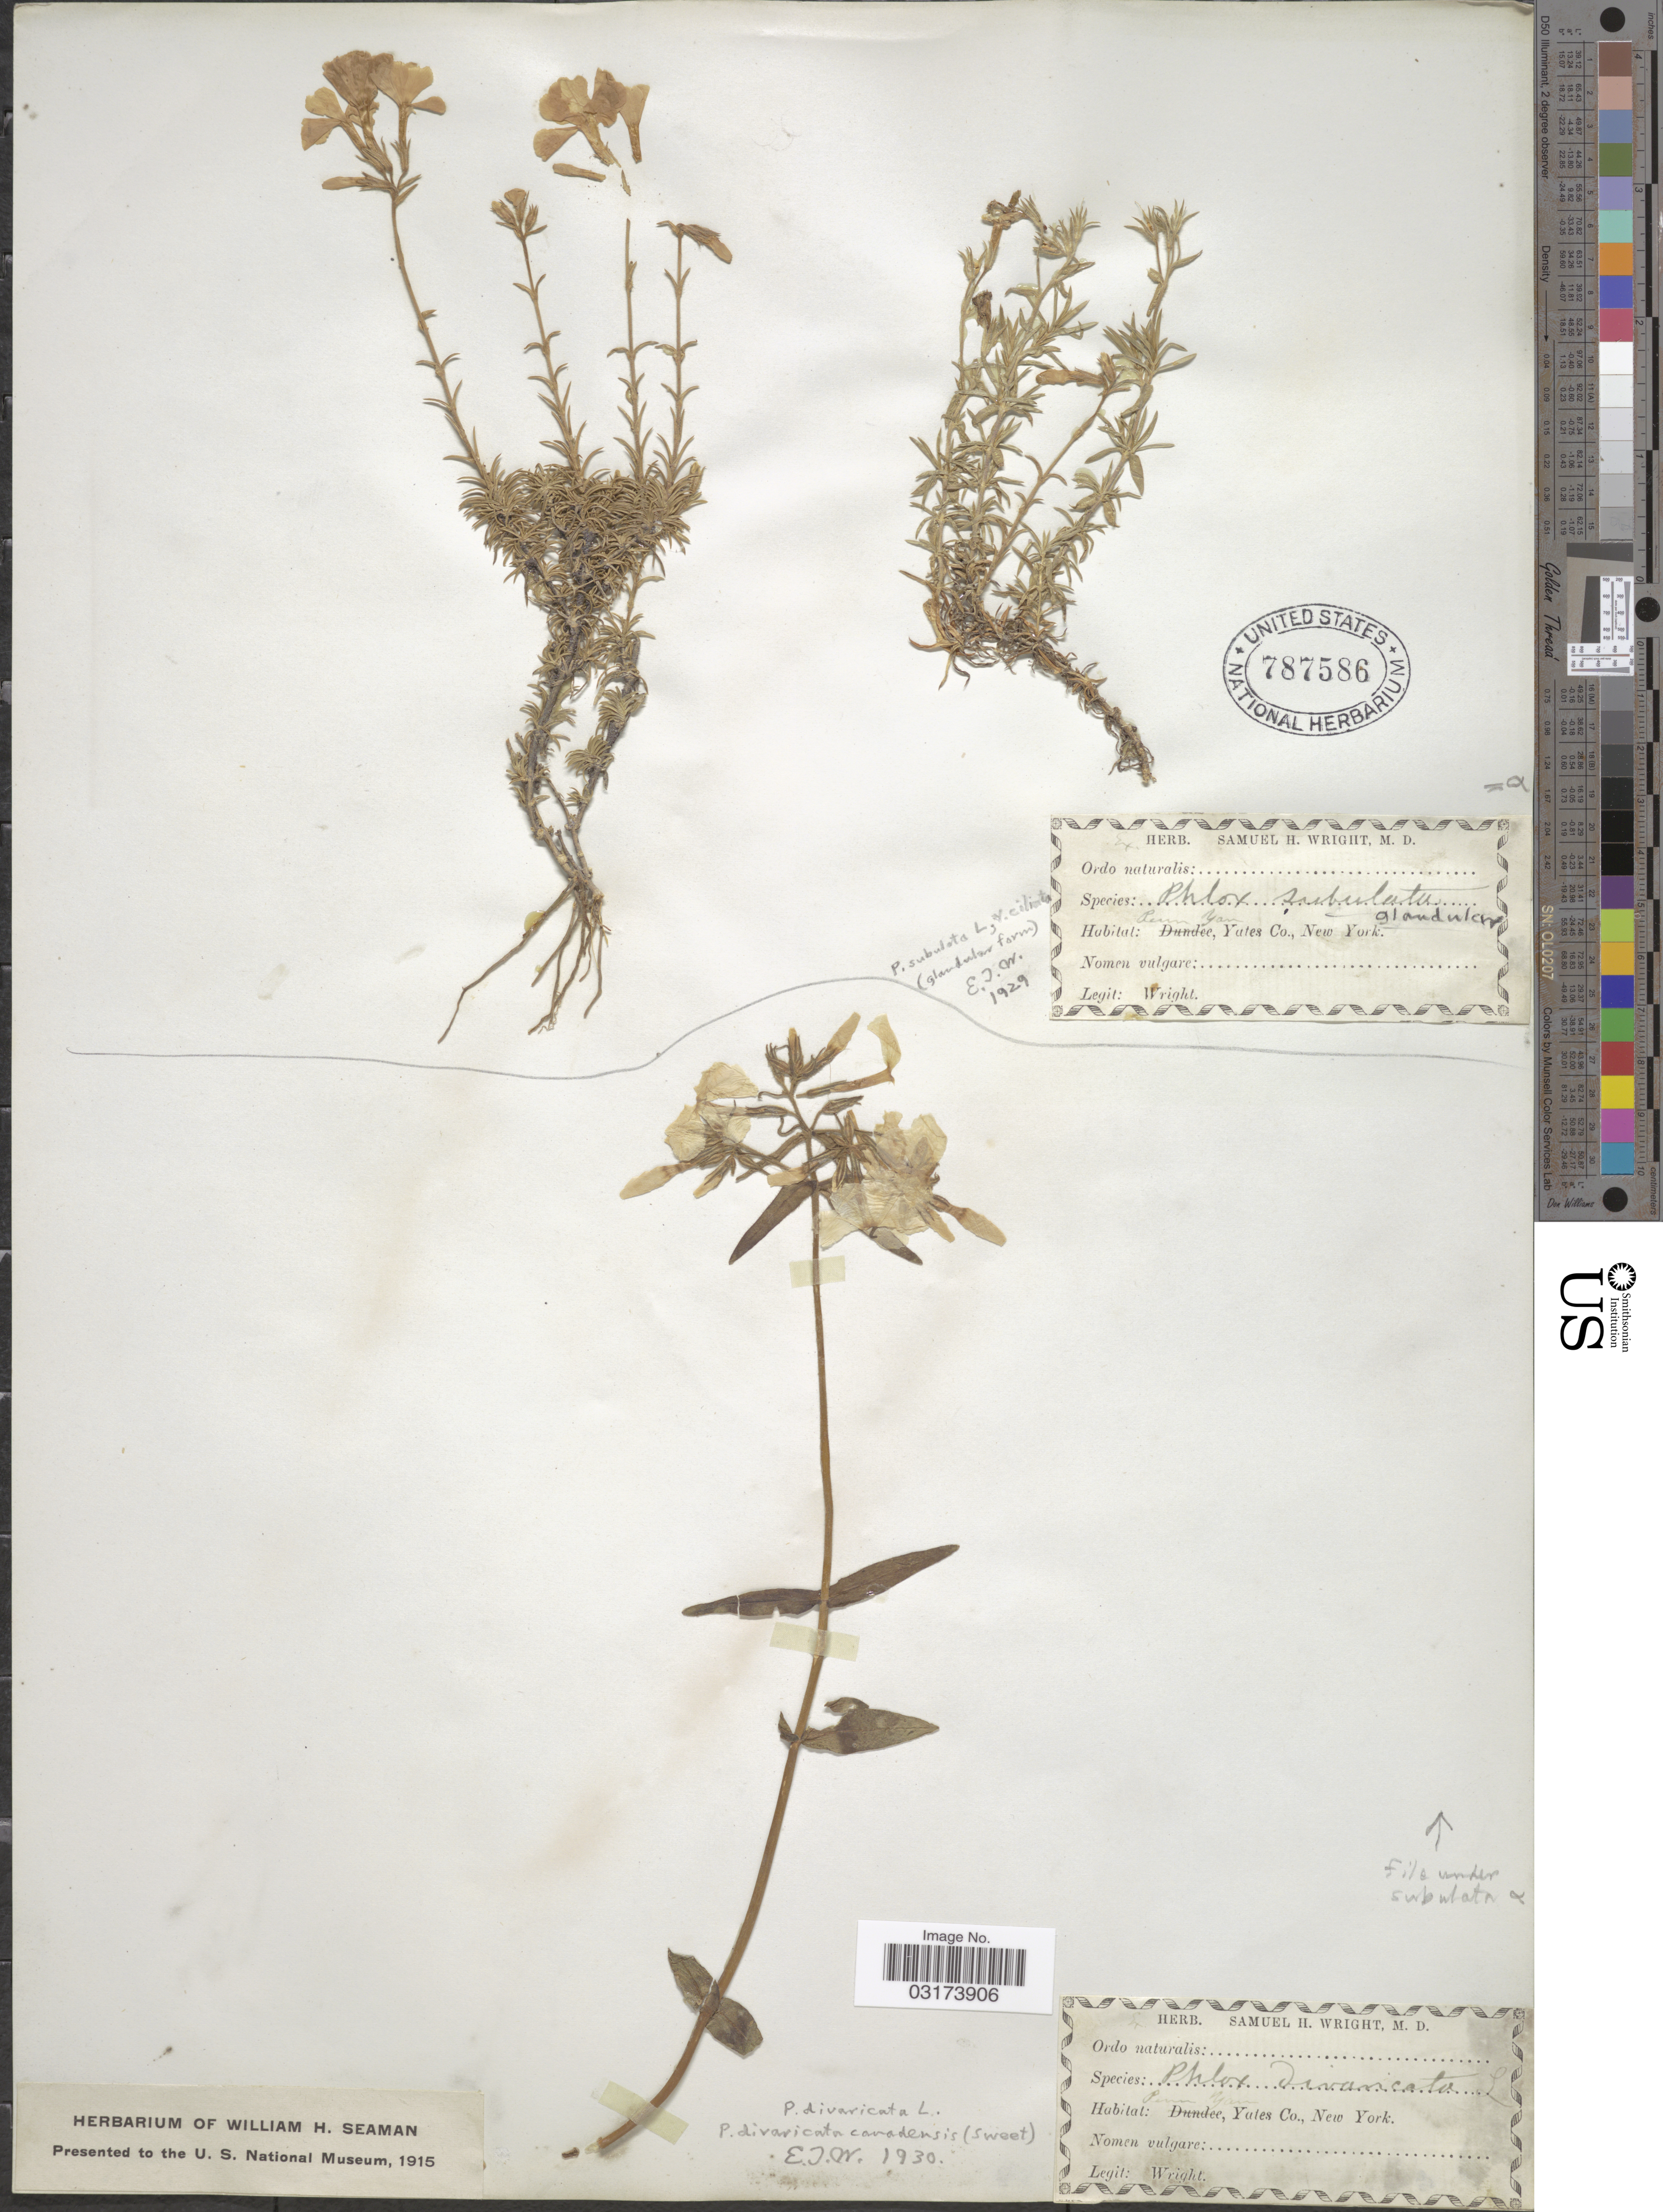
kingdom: Plantae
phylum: Tracheophyta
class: Magnoliopsida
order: Ericales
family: Polemoniaceae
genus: Phlox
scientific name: Phlox subulata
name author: L.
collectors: Wright, --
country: United States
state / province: New York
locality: Penn Yan, Yates Co.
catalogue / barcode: US 787586